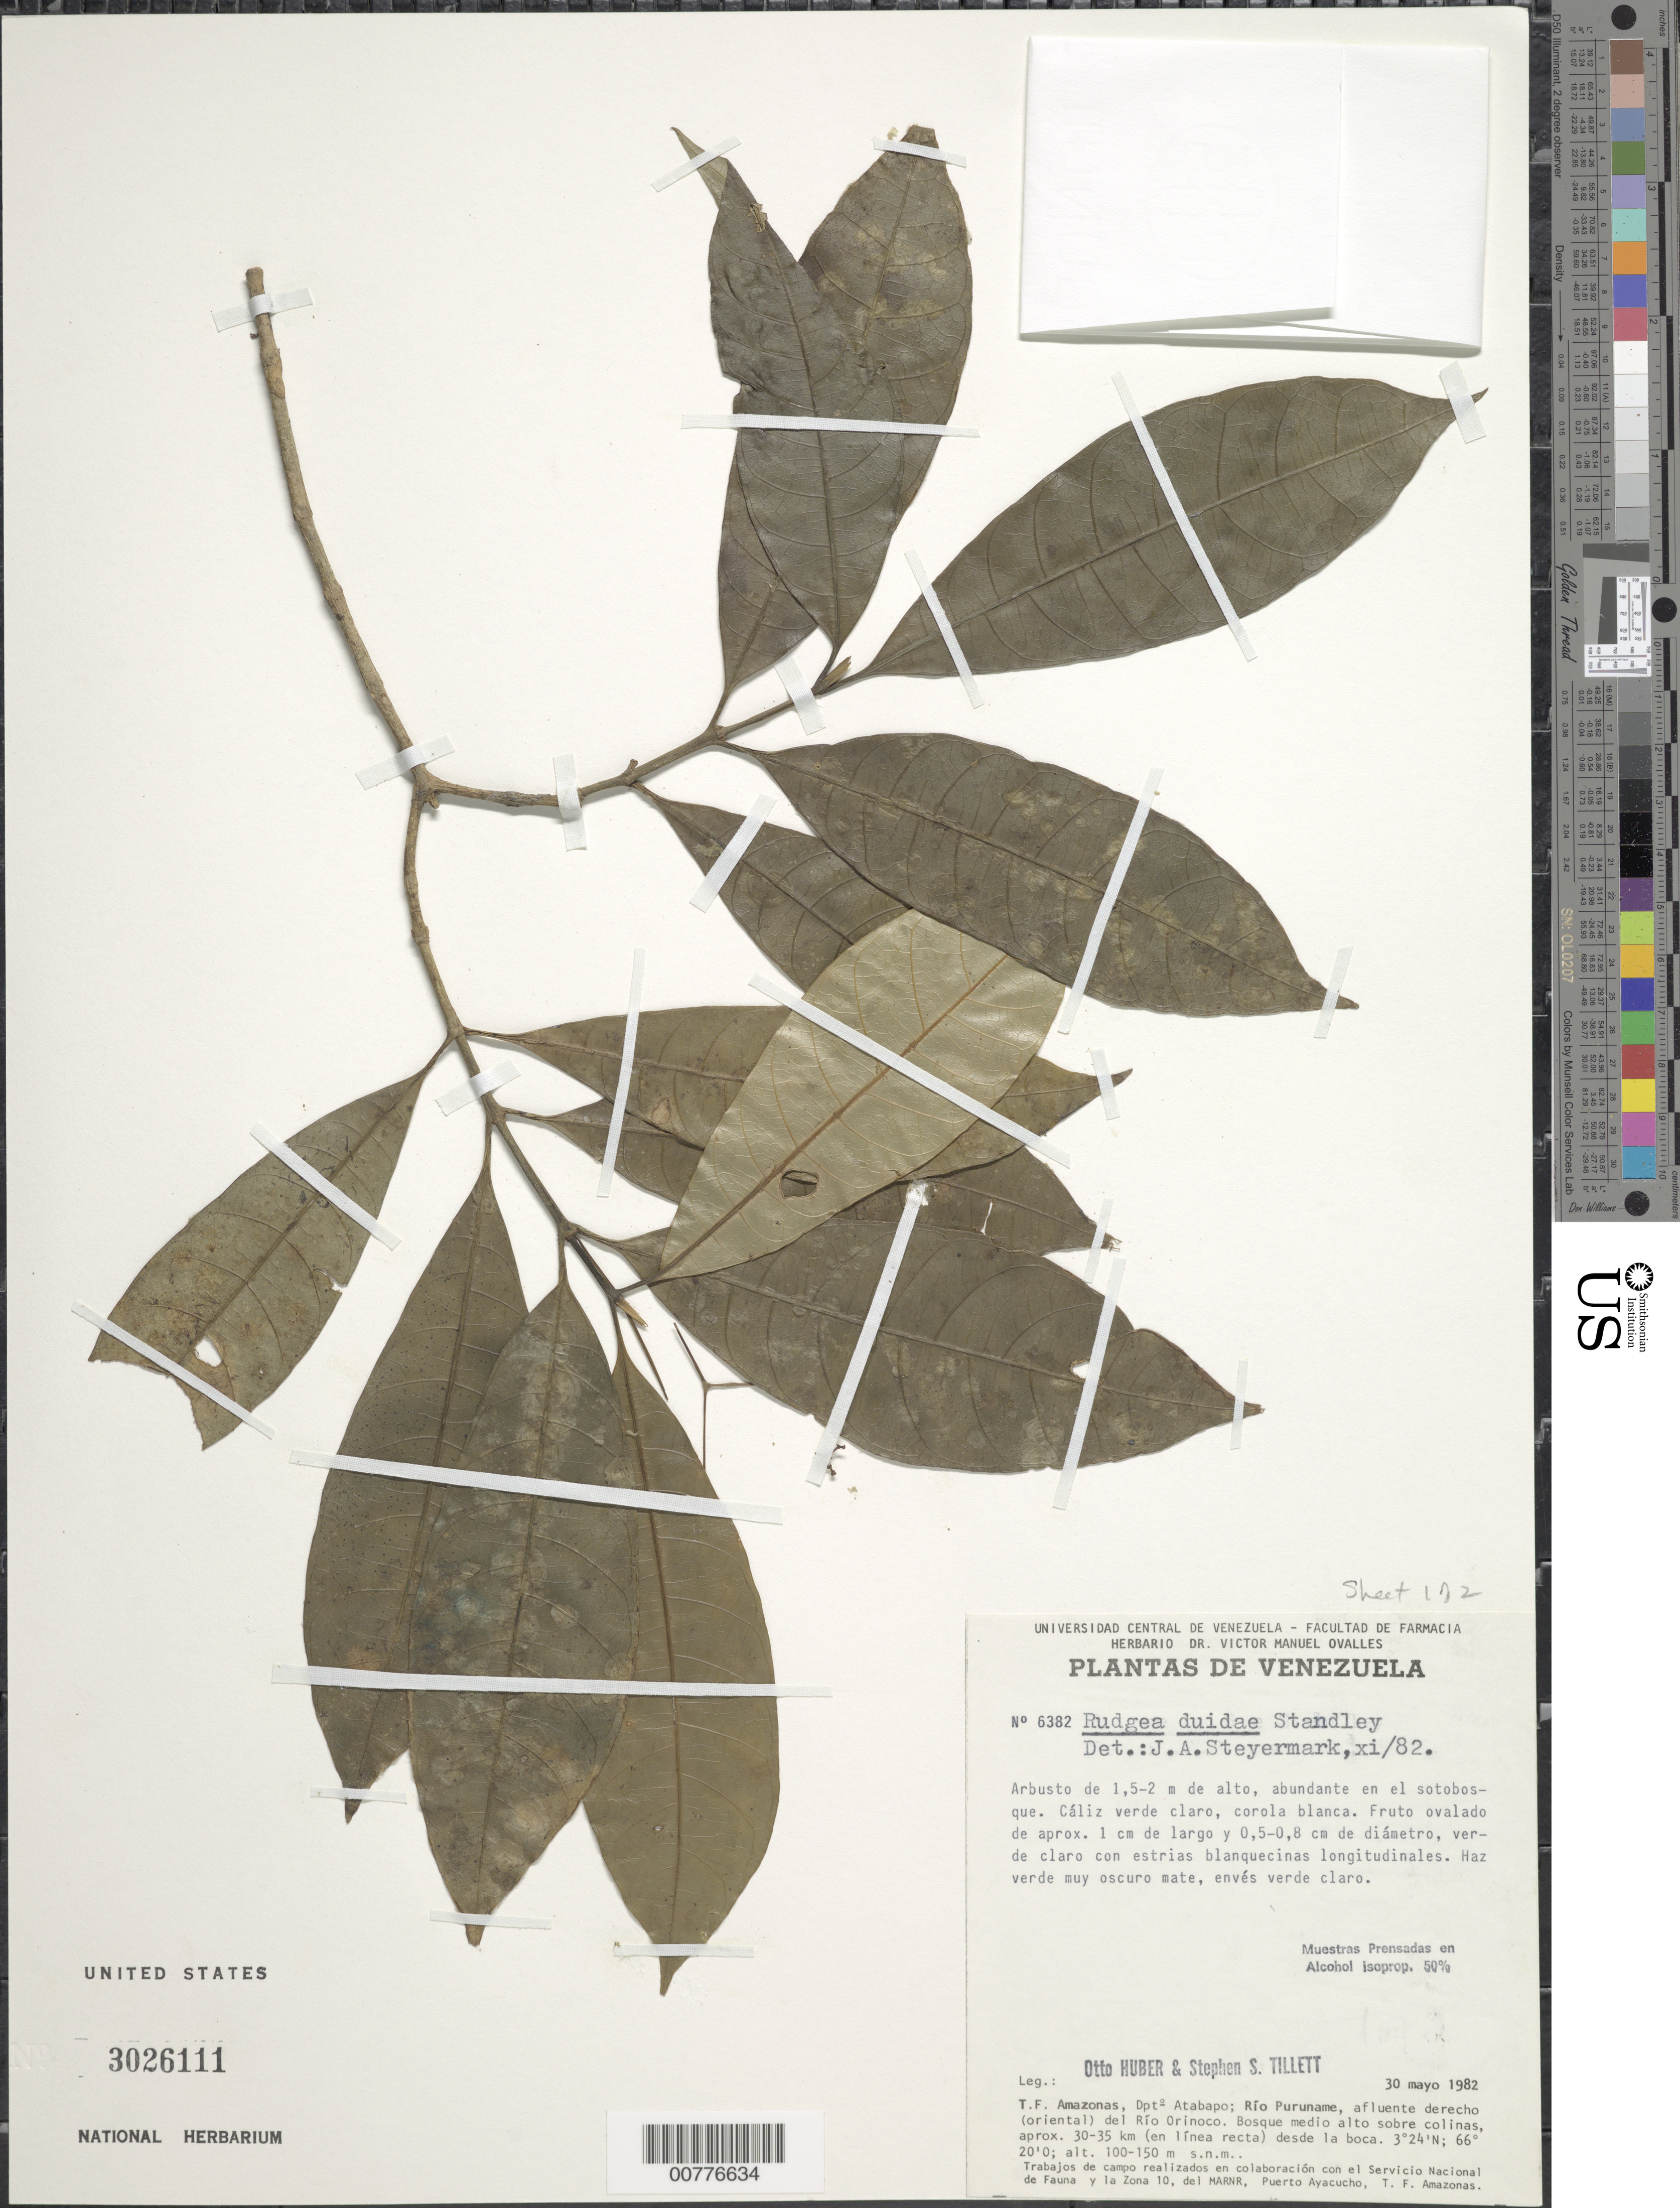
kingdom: Plantae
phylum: Tracheophyta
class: Magnoliopsida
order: Gentianales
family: Rubiaceae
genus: Rudgea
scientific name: Rudgea duidae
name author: (Standl.) Steyerm.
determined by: Steyermark, Julian A., (VEN)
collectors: O. Huber & S. S. Tillett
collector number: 6382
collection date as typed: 30-May-82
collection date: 1982-05-30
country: Venezuela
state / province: Amazonas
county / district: Atabapo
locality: Río Puruname, afluente derecho (oriental) del Río Orinoco, aprox 30-35 km desde la boca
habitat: Sotobosque; bosque medio alto sobre colinas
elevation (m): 100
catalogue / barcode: US 3026111